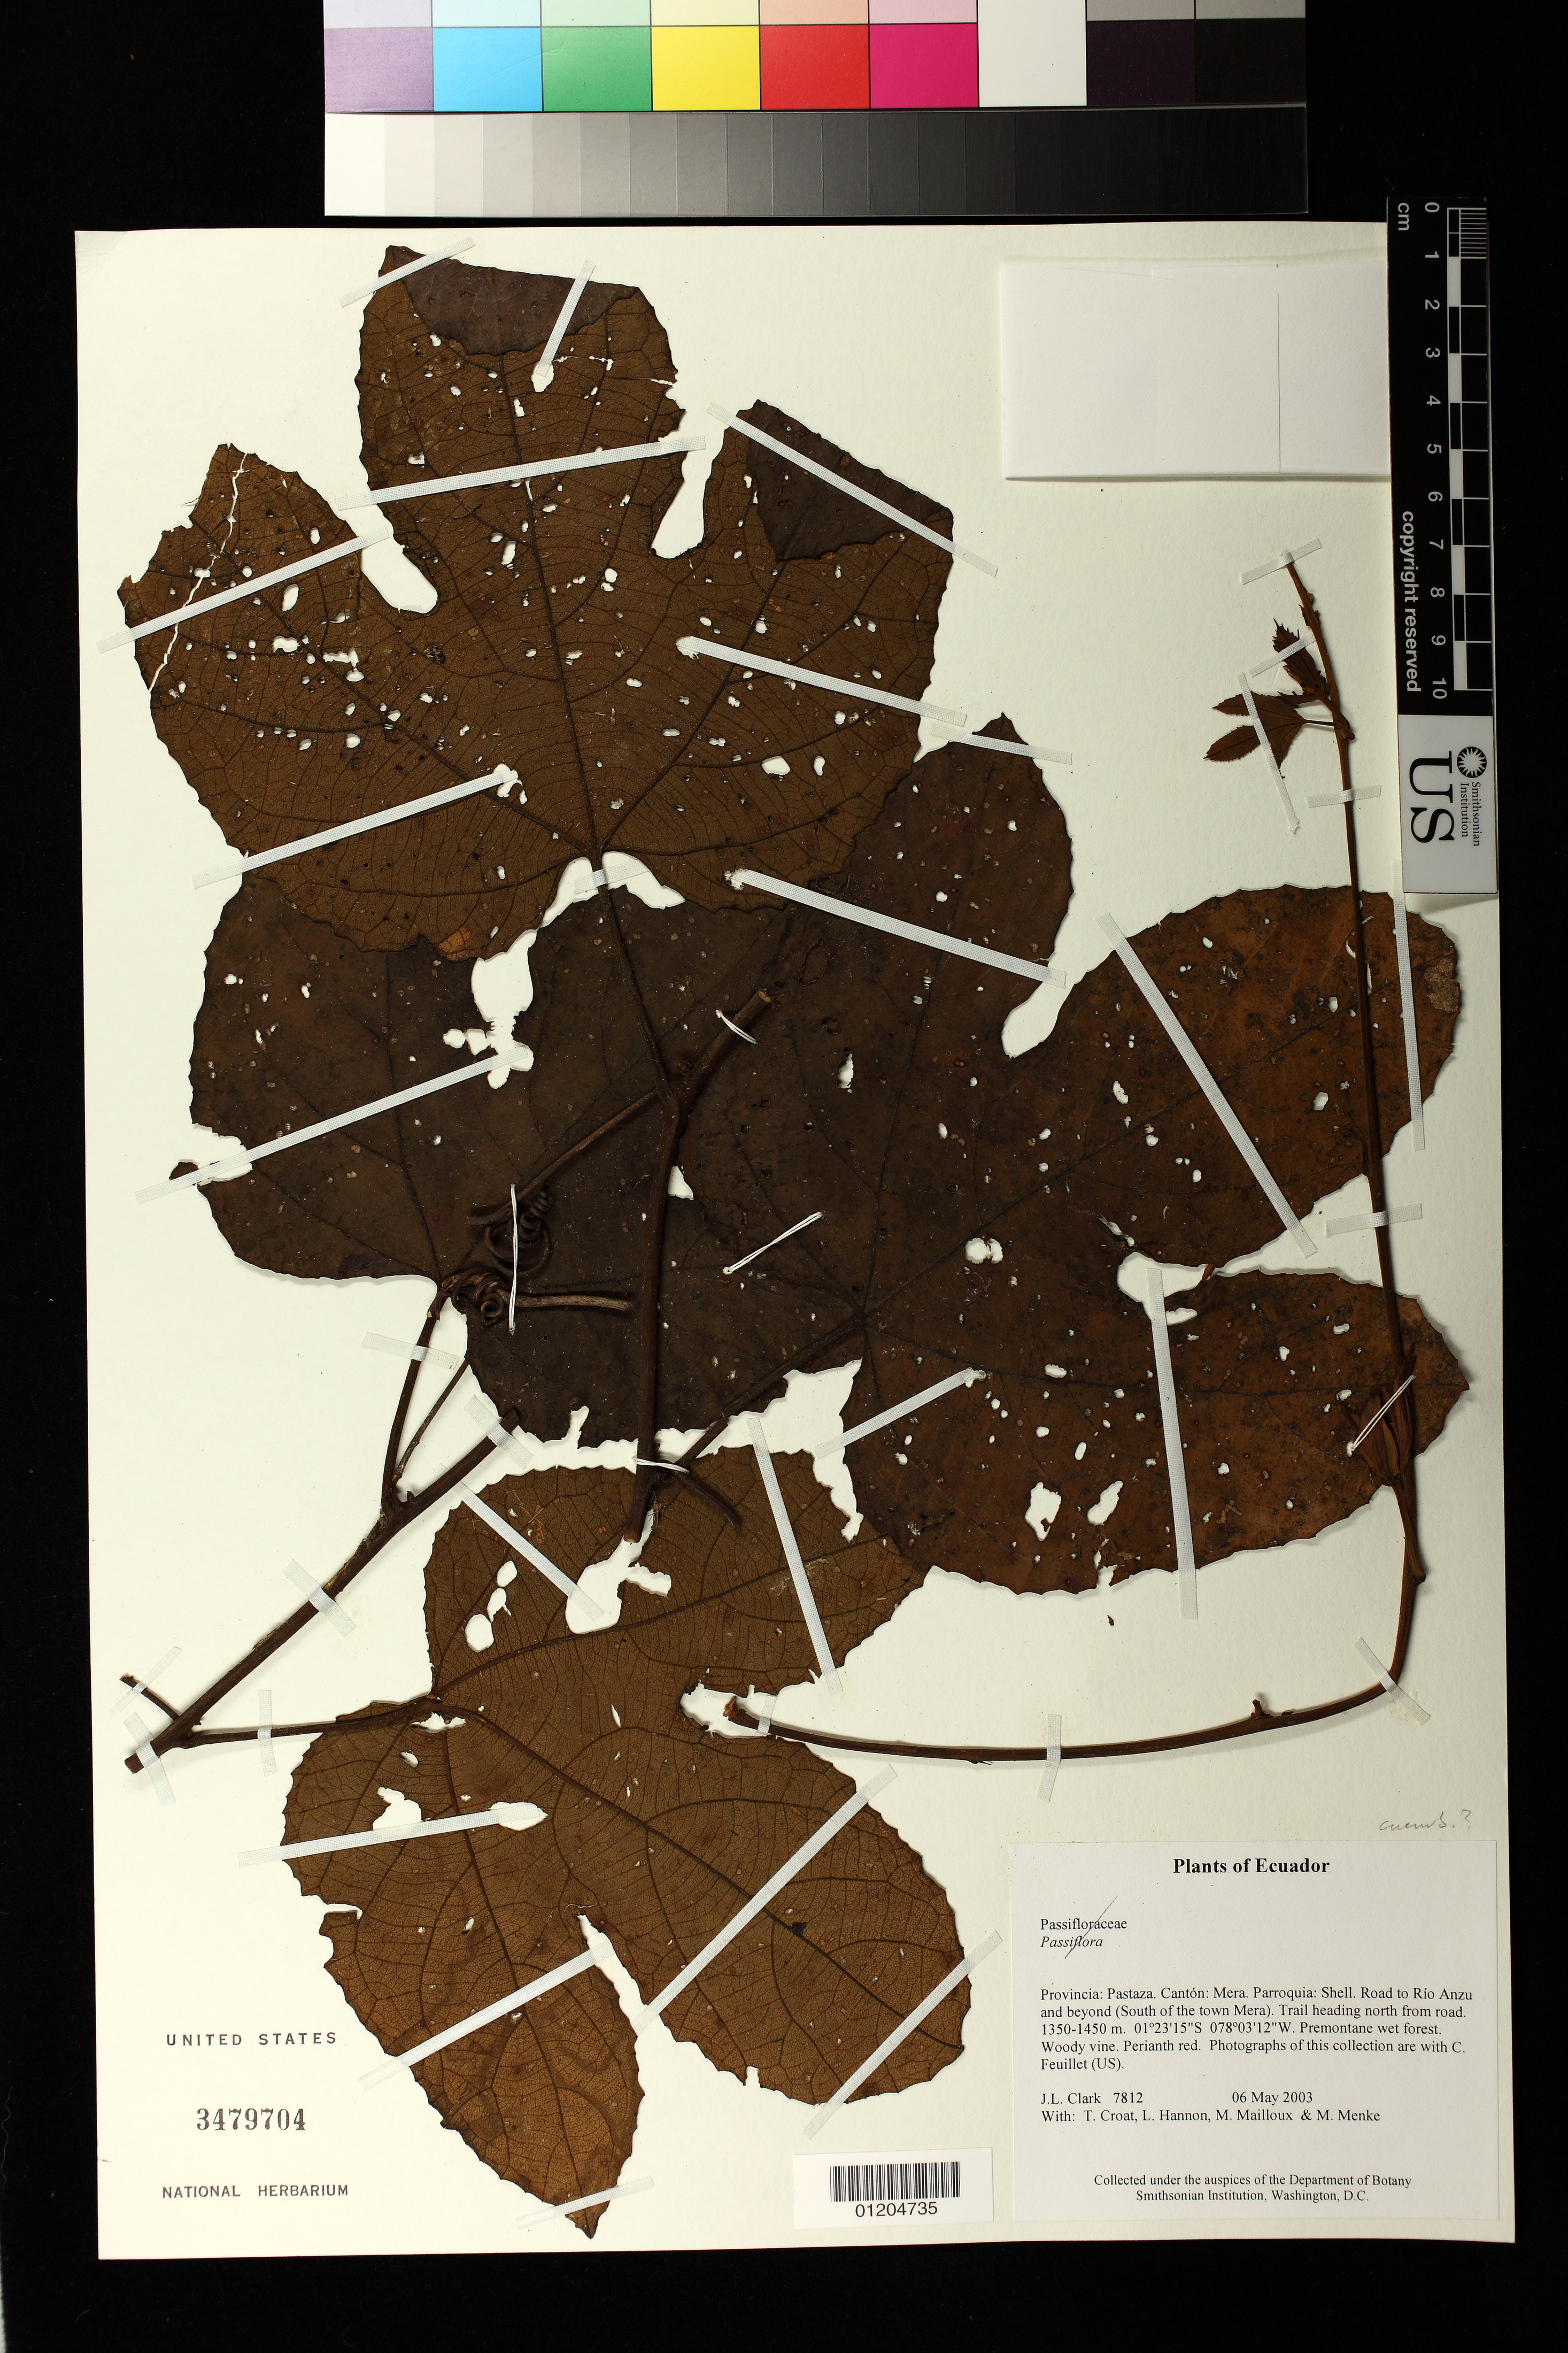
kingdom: Plantae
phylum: Tracheophyta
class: Magnoliopsida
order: Malpighiales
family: Passifloraceae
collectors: J. L. Clark, T. B. Croat, L. Hannon, M. Mailloux & M. Menke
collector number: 7812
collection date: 2003-05-06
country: Ecuador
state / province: Pastaza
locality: Canton: Mera. Parroquia: Shell. Road to Rio Anzu and beyond (South of the town Mera). Trail heading north from road.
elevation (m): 1350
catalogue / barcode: US 3479704